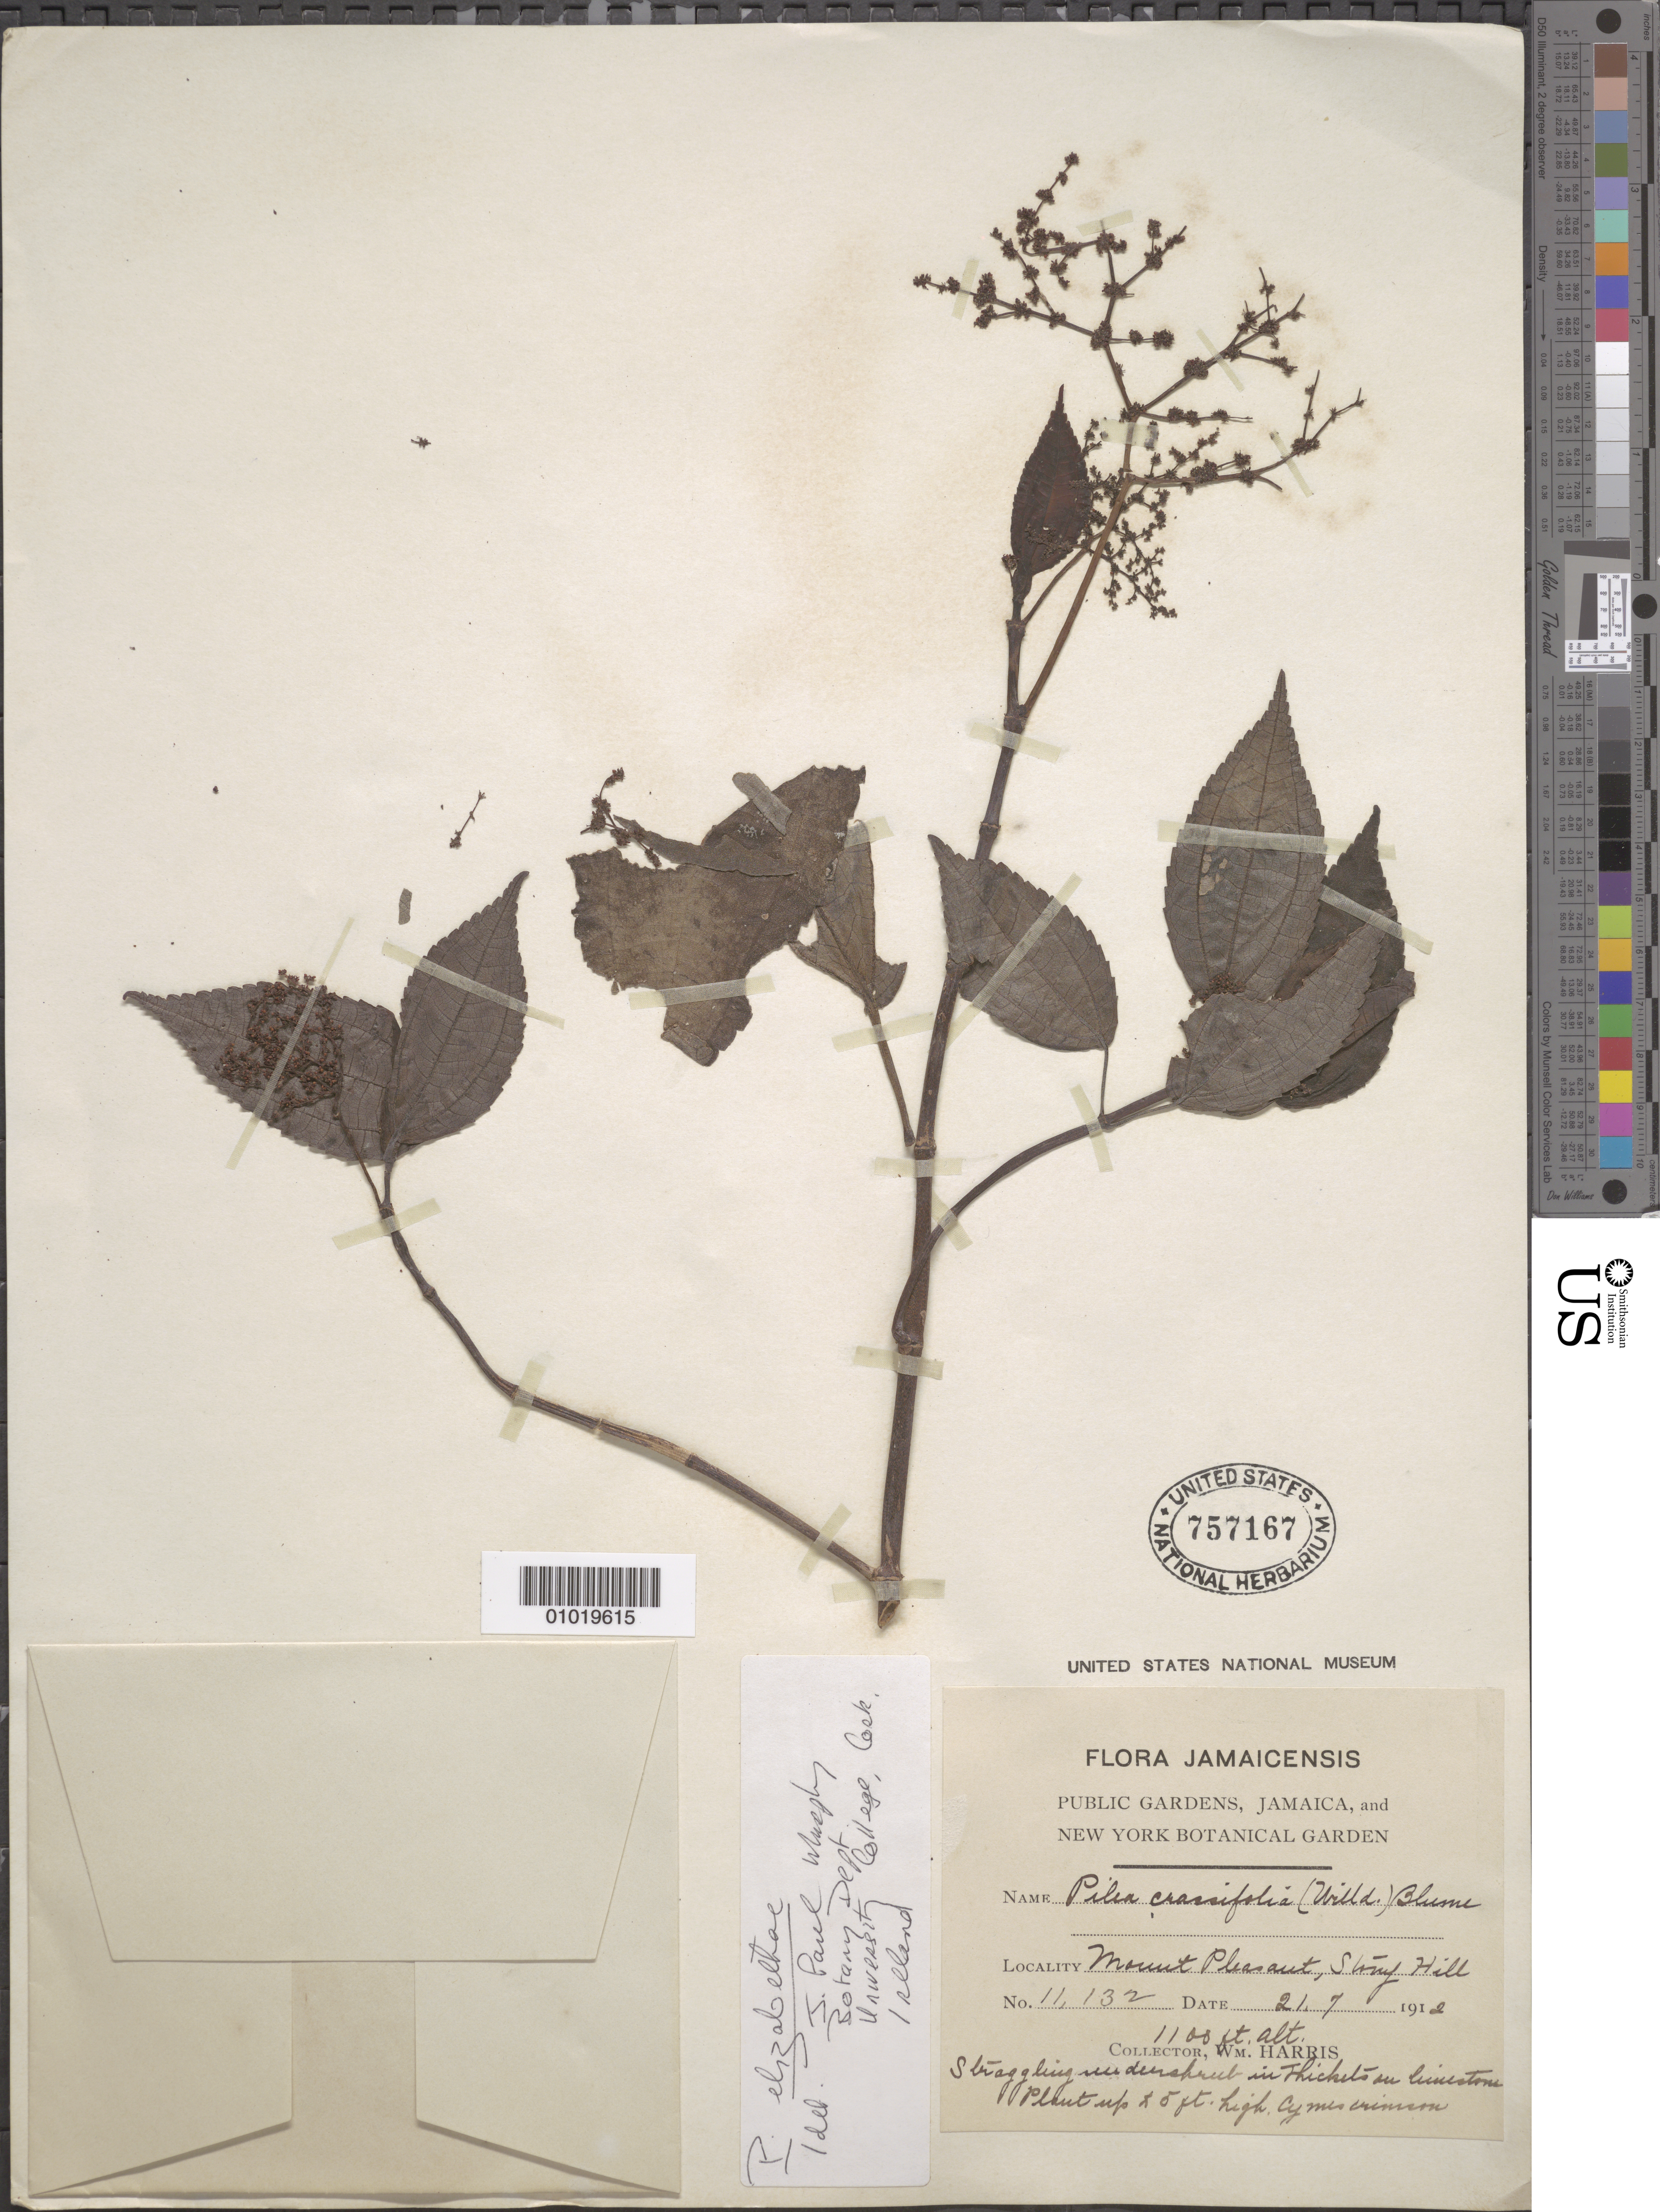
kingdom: Plantae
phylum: Tracheophyta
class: Magnoliopsida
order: Rosales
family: Urticaceae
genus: Pilea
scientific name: Pilea elizabethae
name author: Fawc. & Rendle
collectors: W. Harris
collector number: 11132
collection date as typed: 21 Jul 1912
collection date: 1912-07-21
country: Jamaica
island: Jamaica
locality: Mount Pleasant, Stony Hill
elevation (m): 335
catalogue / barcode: US 757167